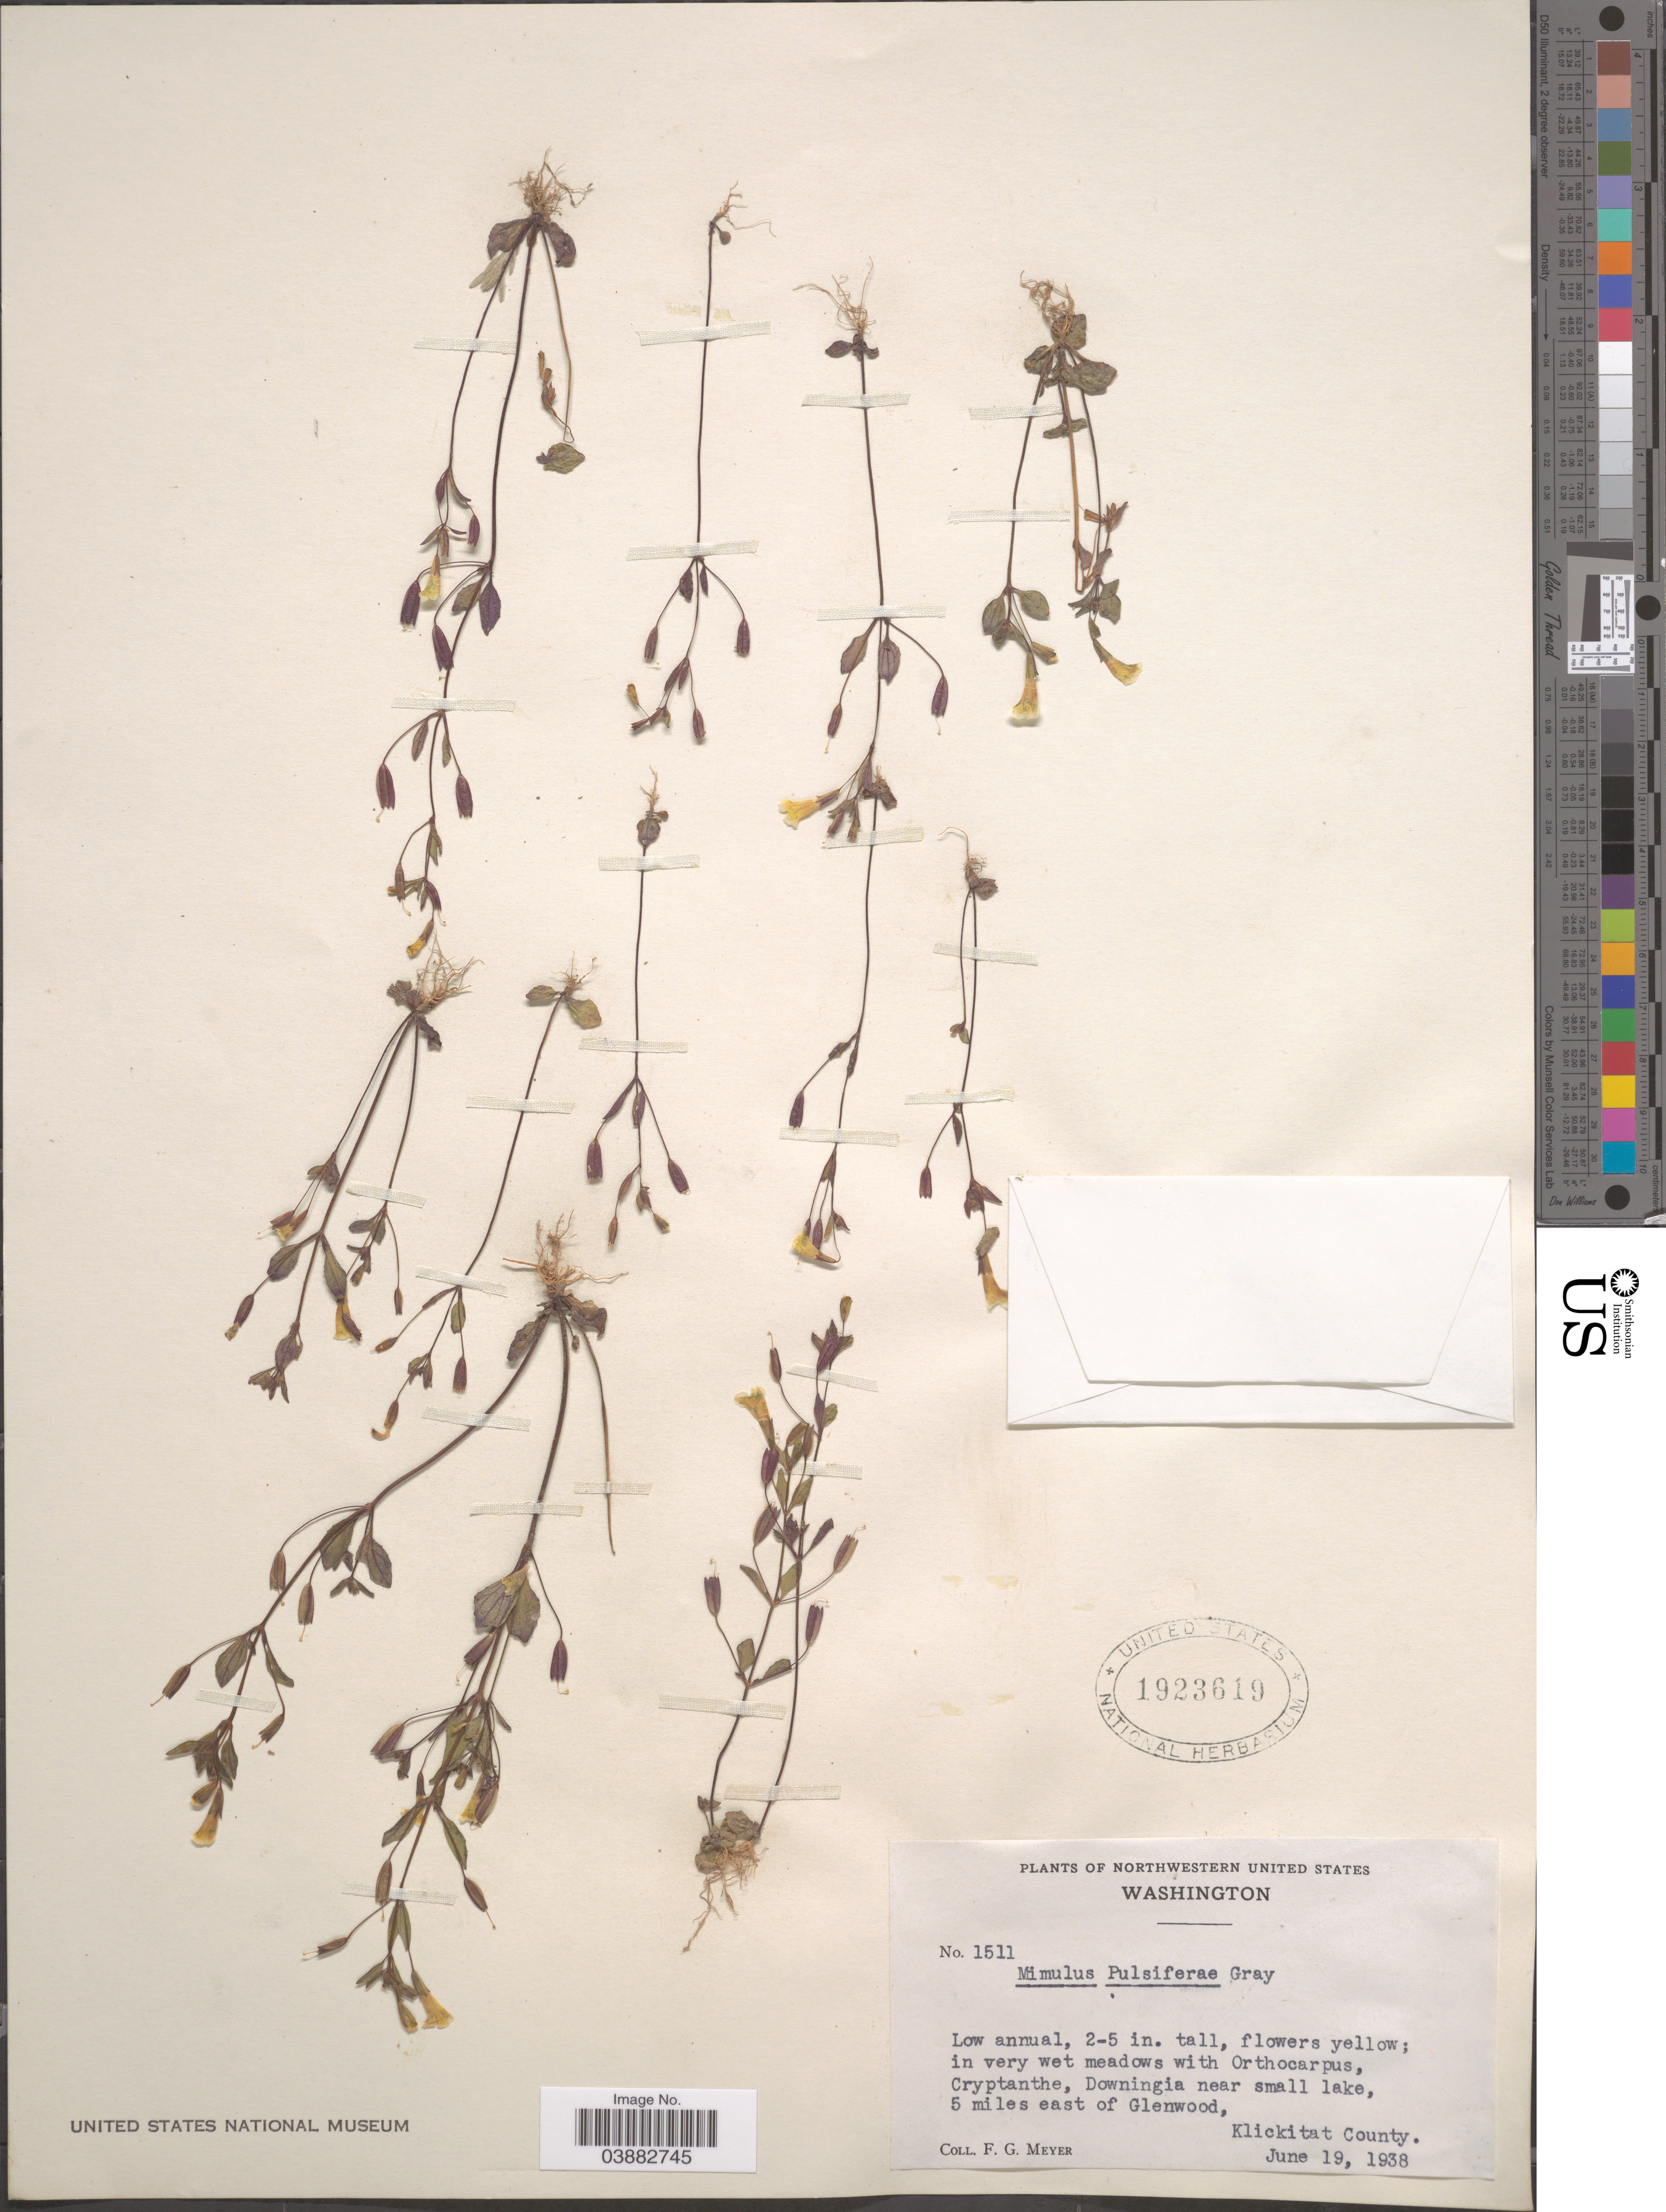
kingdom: Plantae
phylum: Tracheophyta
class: Magnoliopsida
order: Lamiales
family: Phrymaceae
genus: Mimulus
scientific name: Mimulus pulsiferae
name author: A. Gray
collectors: F. G. Meyer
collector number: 1511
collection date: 1938-06-19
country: United States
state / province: Washington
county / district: Klickitat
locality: Northwestern United States. 5 miles east of Glenwood, Klickitat County.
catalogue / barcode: US 1923619